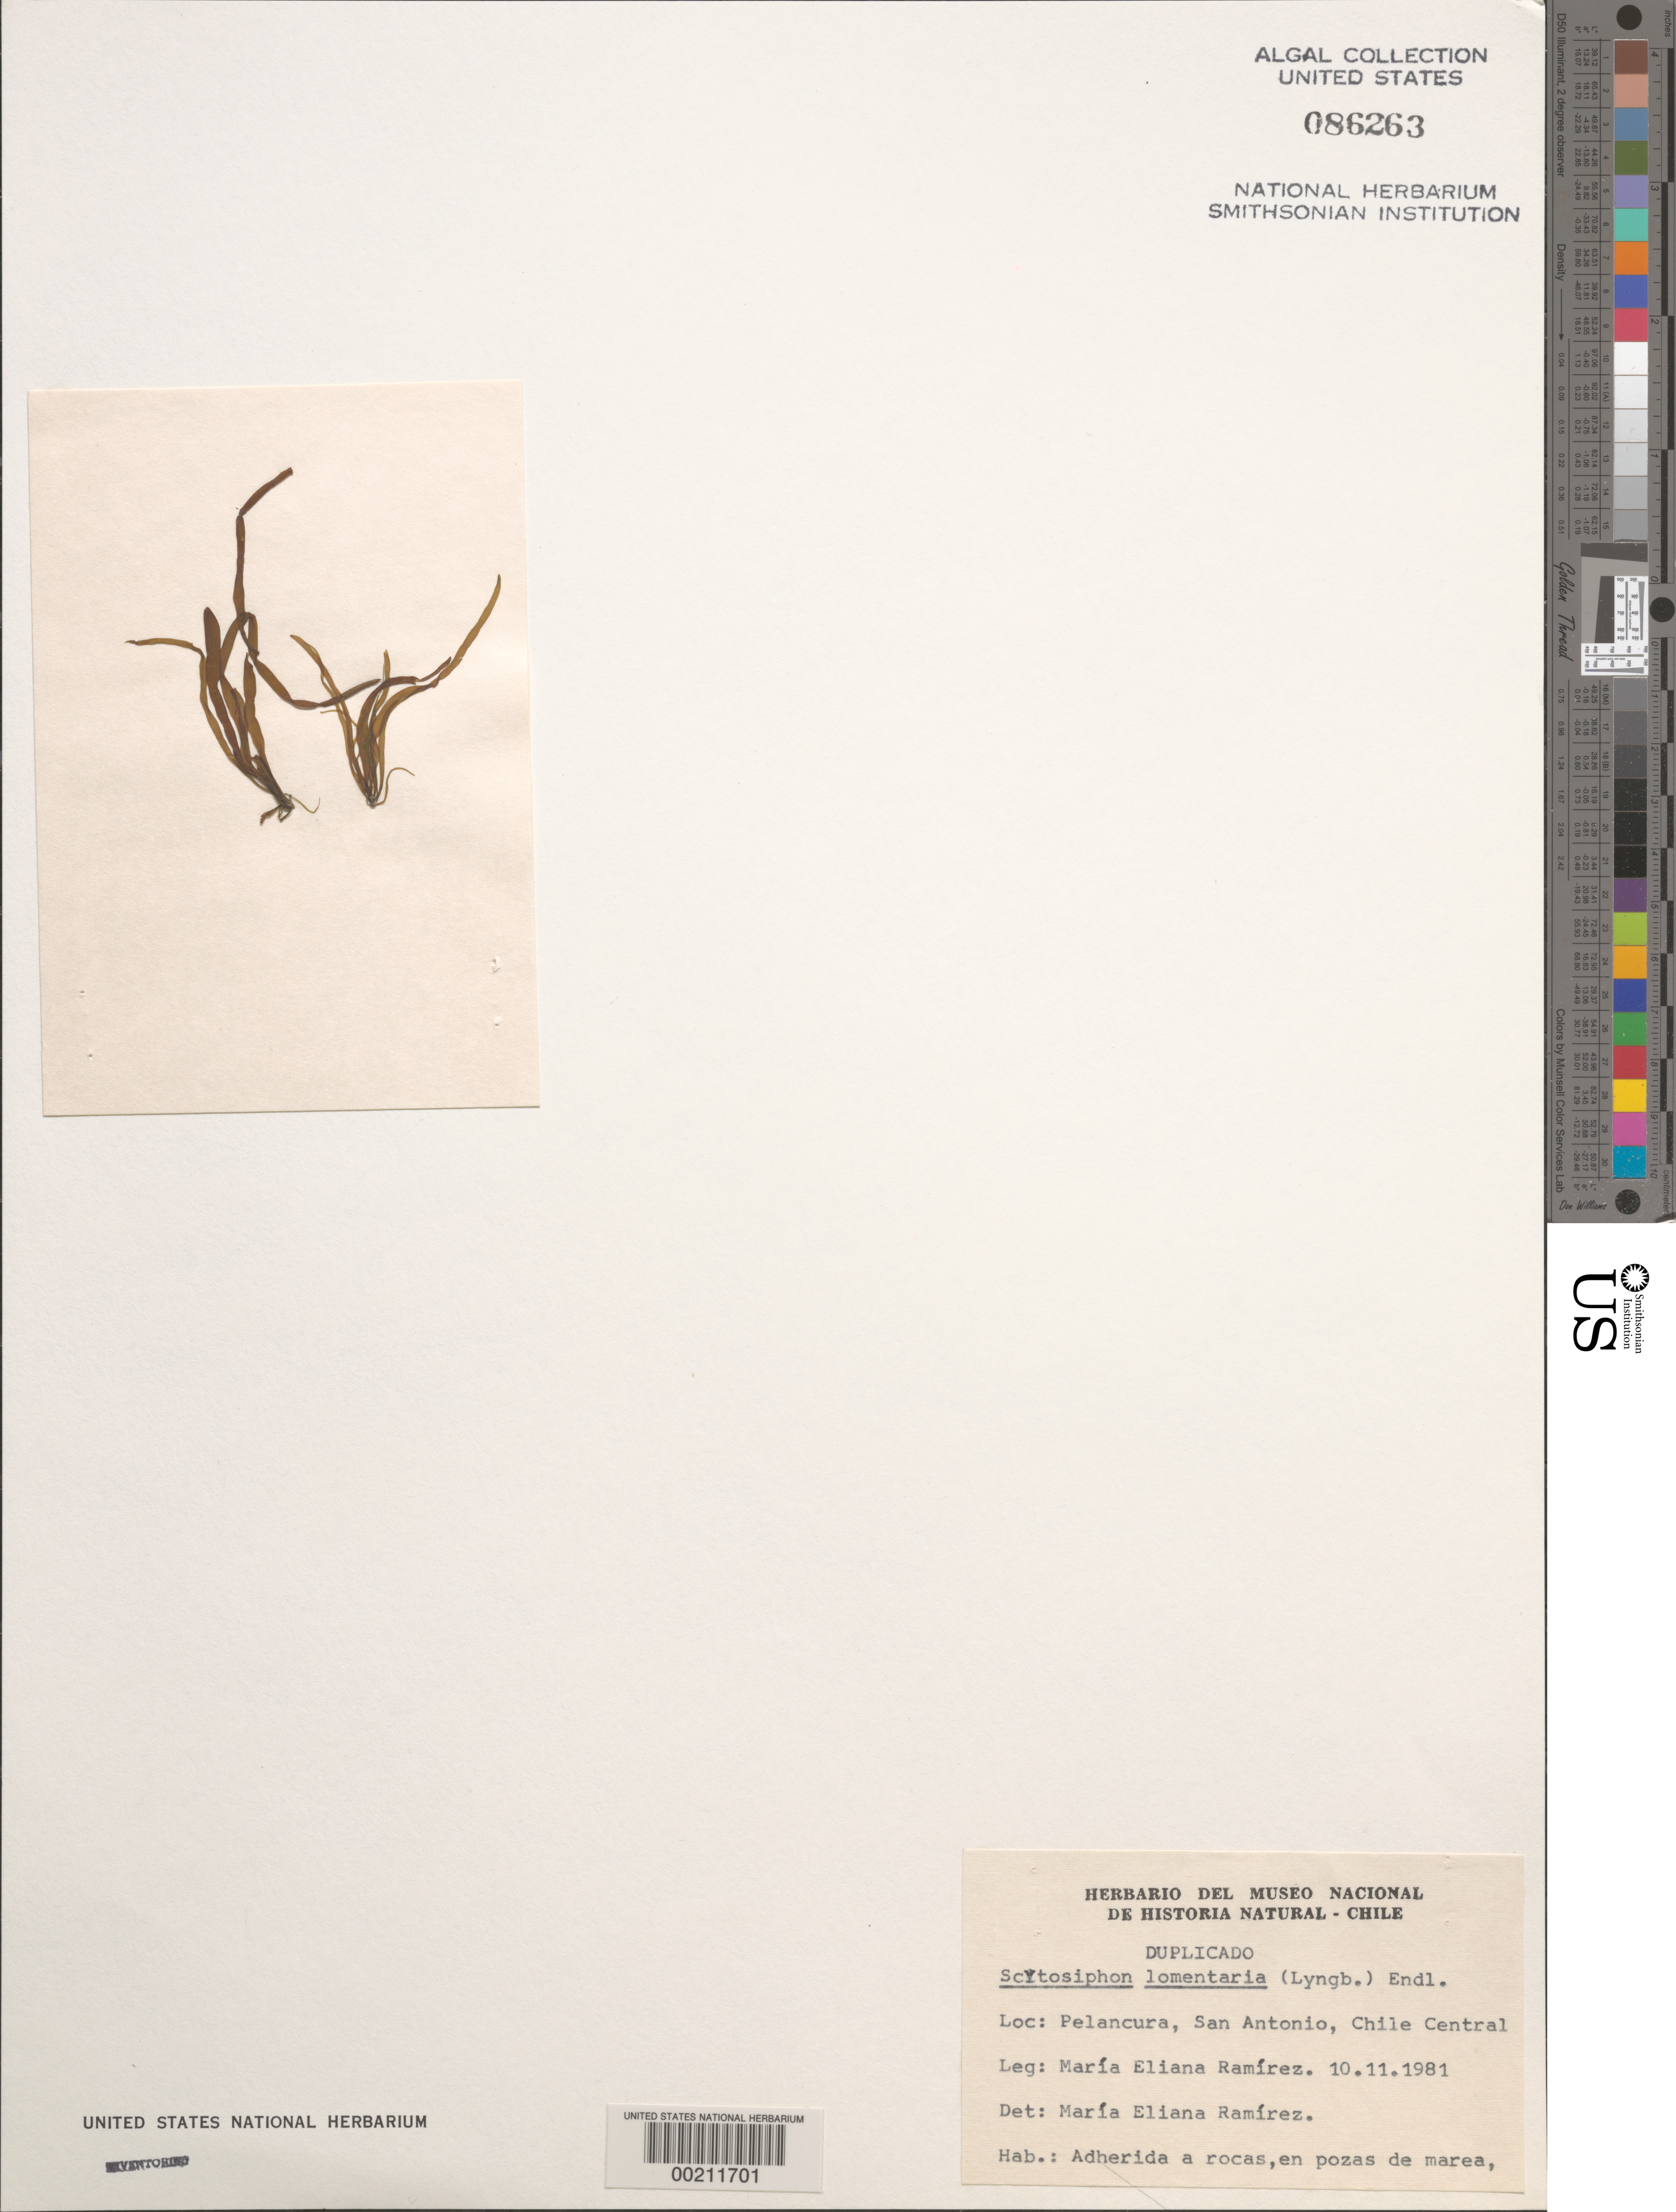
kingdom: Chromista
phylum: Ochrophyta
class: Phaeophyceae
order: Scytosiphonales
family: Scytosiphonaceae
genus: Scytosiphon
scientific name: Scytosiphon lomentaria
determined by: Ramírez, M. E.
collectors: M. E. Ramirez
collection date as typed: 10 Nov 1981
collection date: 1981-11-10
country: Chile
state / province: Región Metropolitana (RM)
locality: Pelancura, san antonio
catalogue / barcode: US 86263